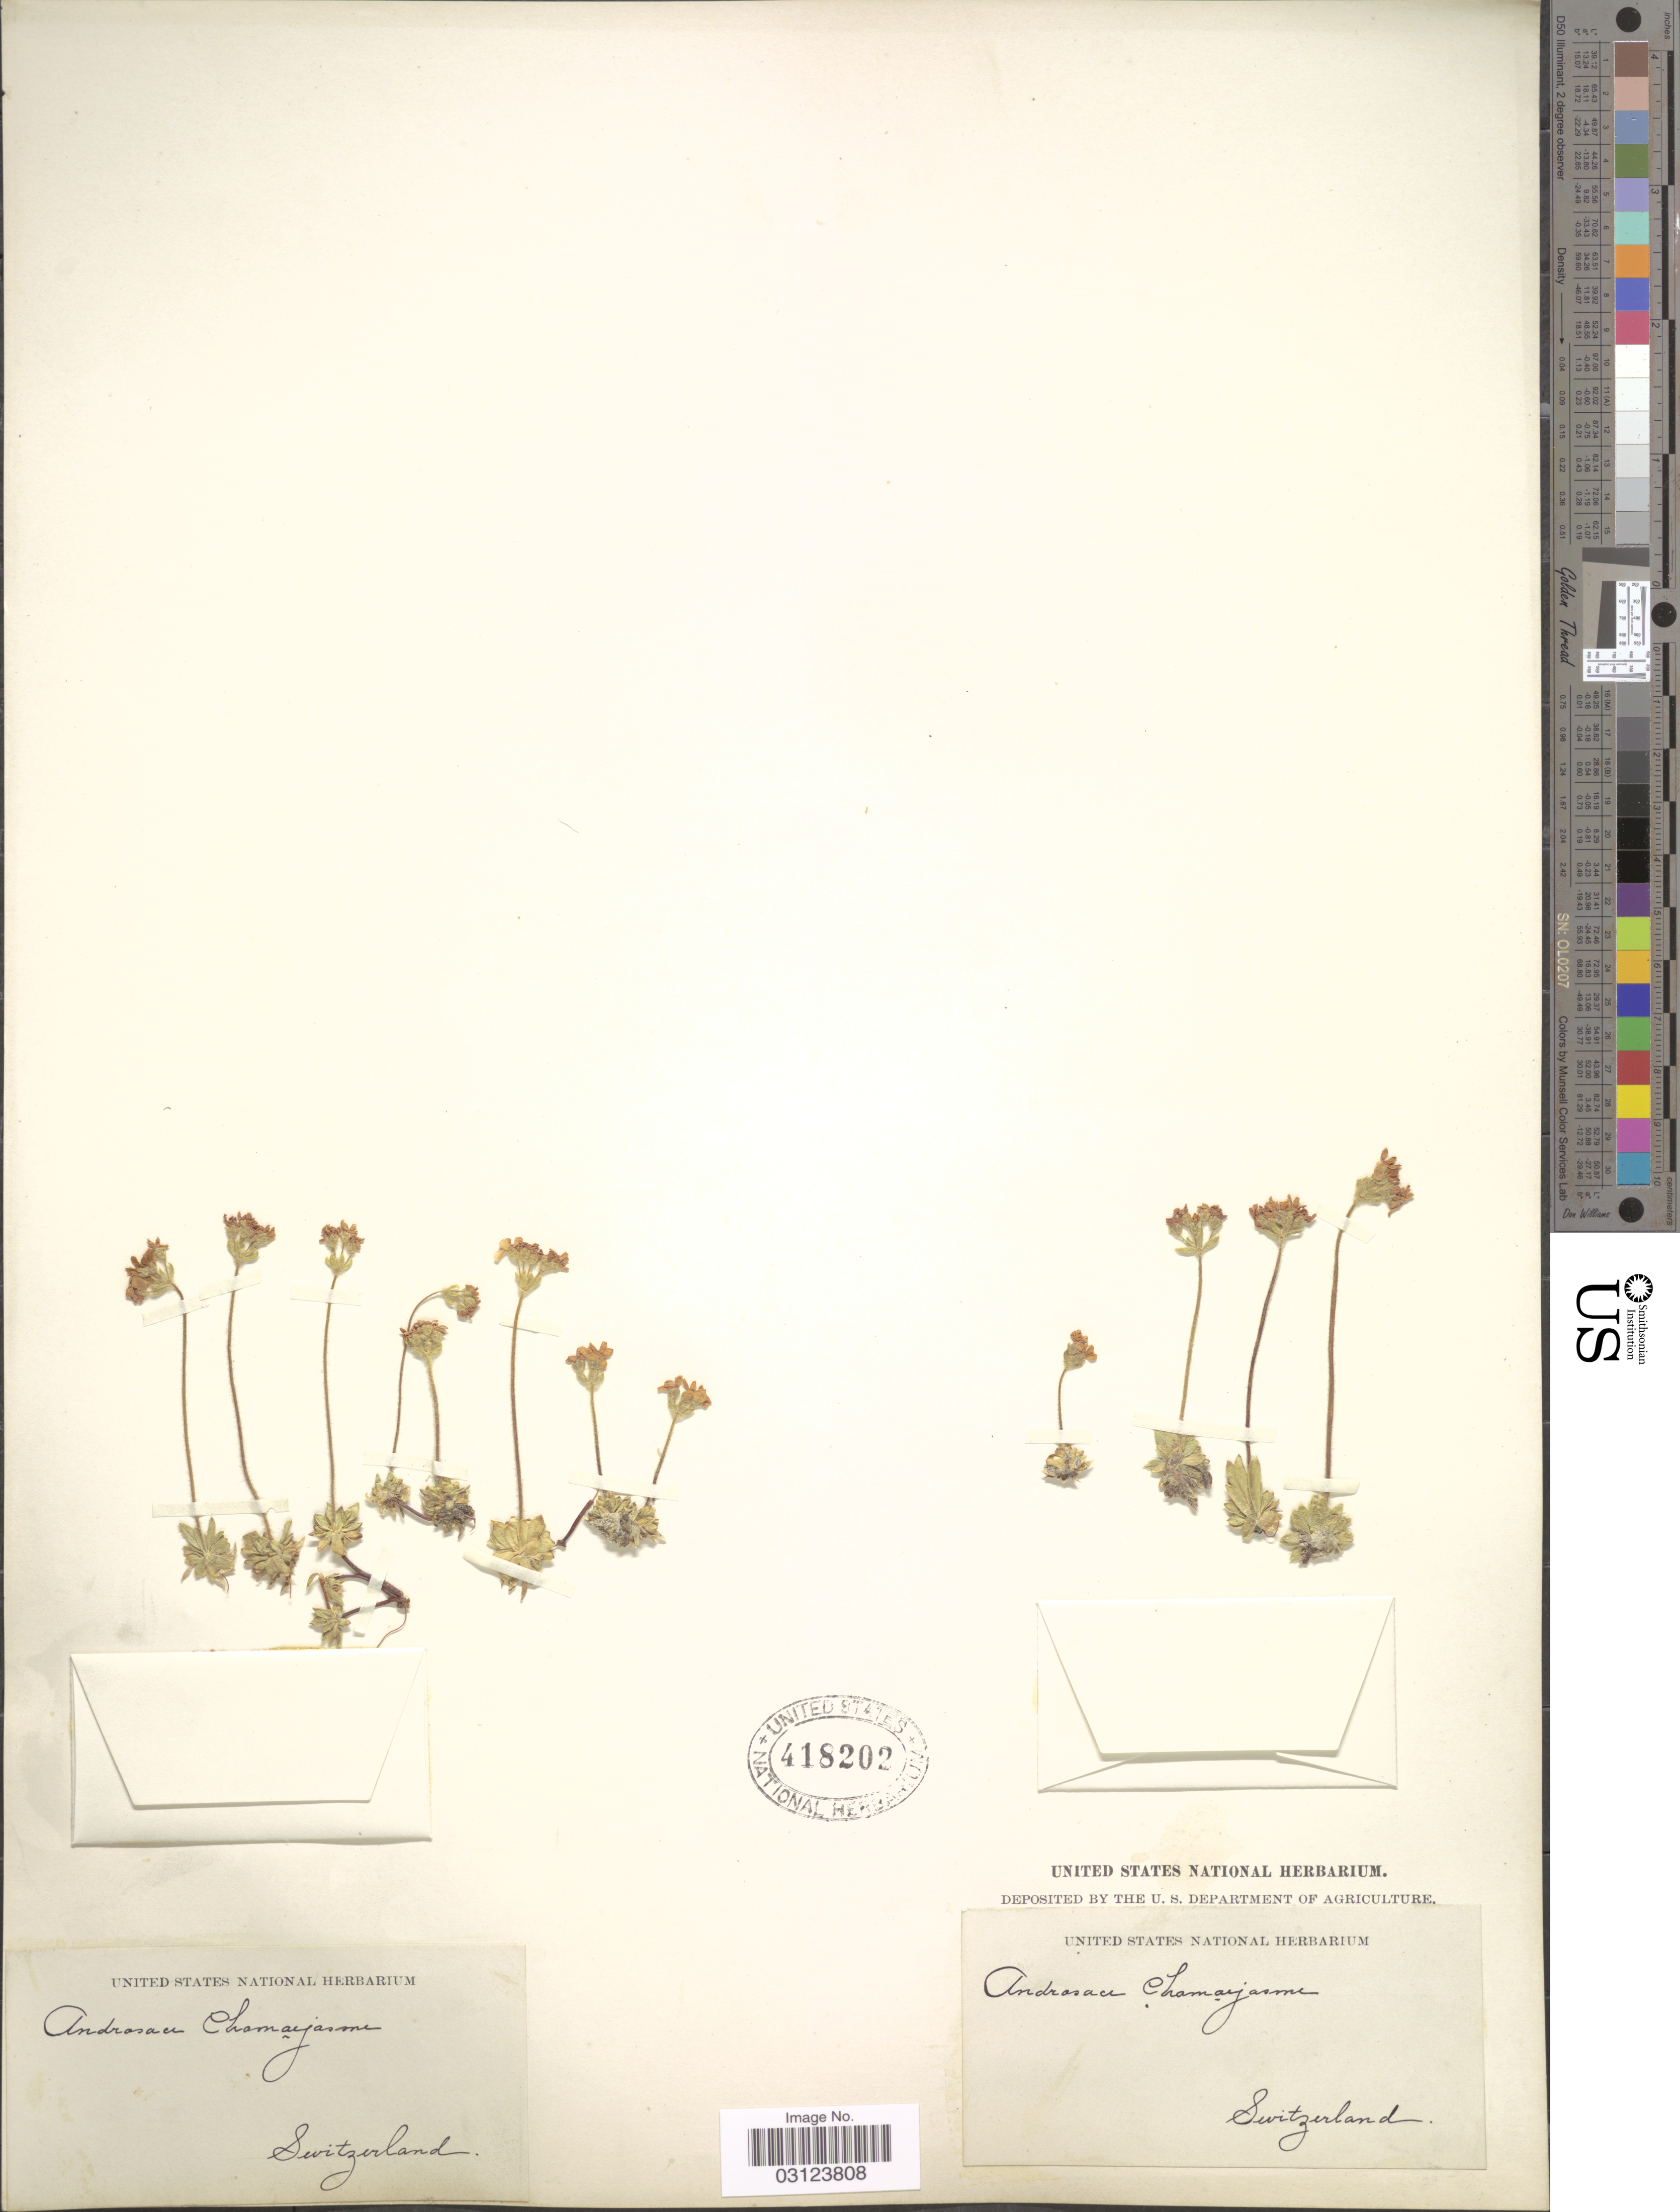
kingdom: Plantae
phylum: Tracheophyta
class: Magnoliopsida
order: Ericales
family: Primulaceae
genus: Androsace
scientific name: Androsace chamaejasme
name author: Wulfen ex Host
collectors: ex herb. United States National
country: Switzerland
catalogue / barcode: US 418202